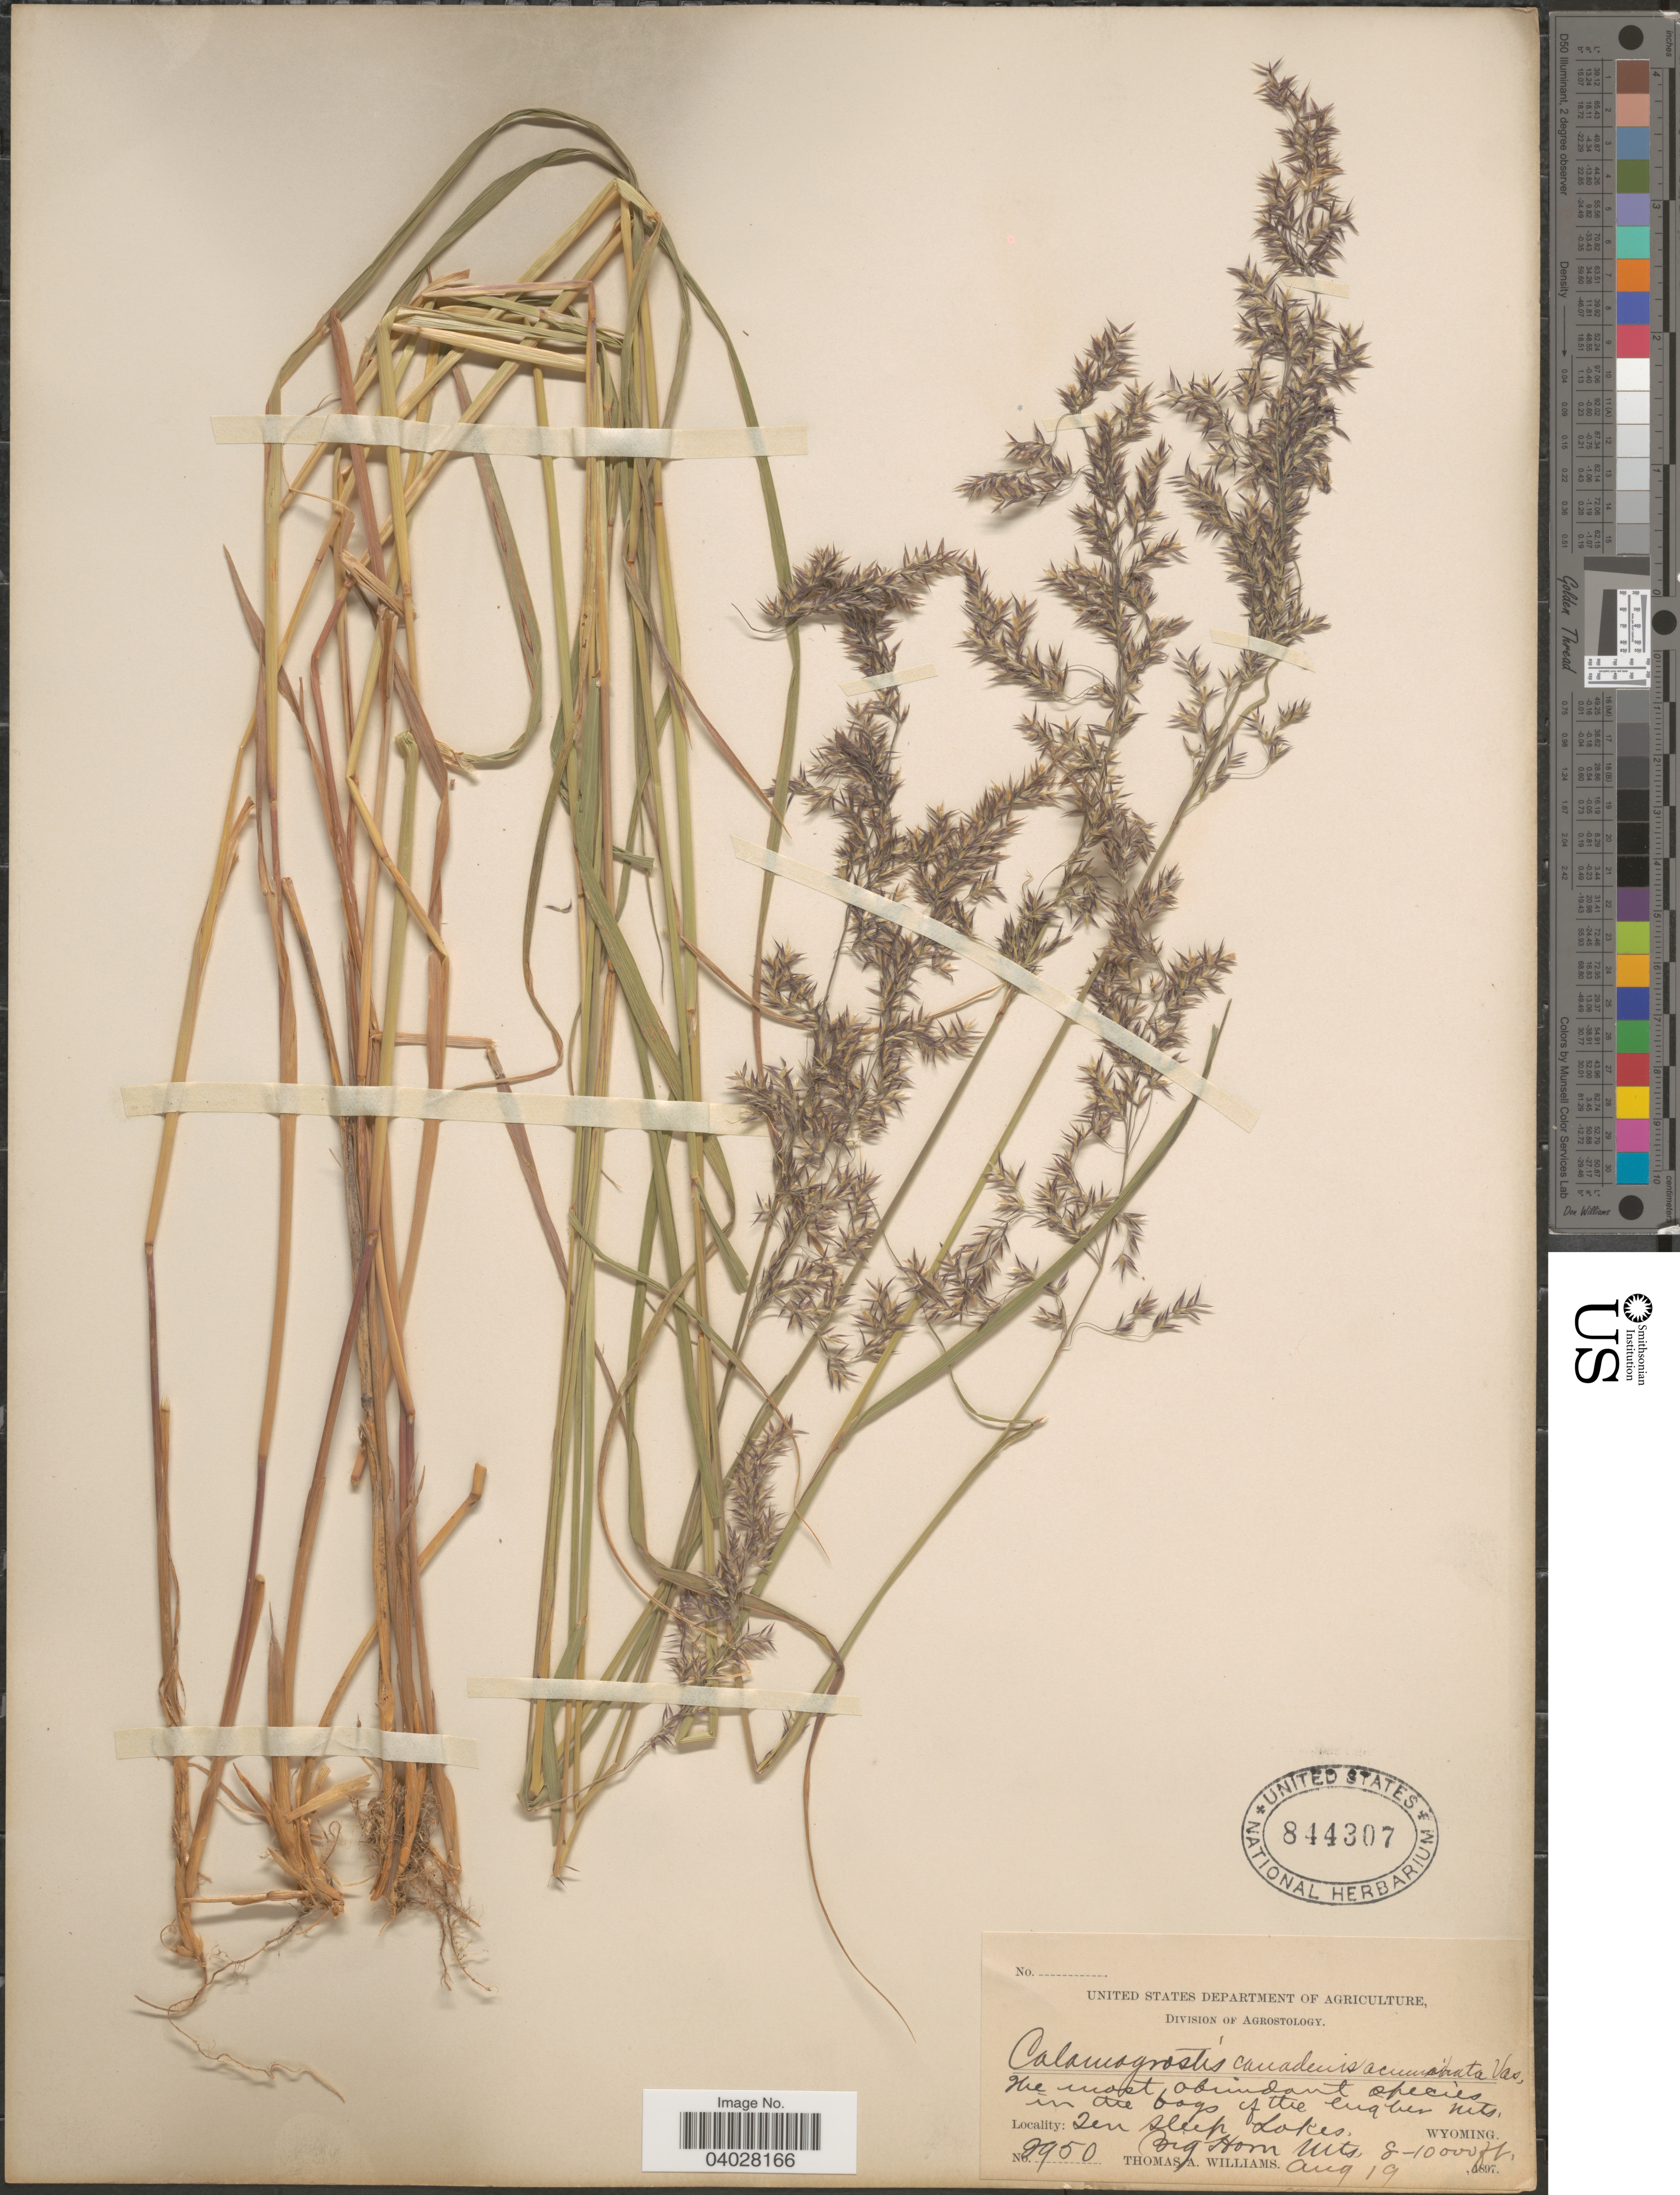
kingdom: Plantae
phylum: Tracheophyta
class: Liliopsida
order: Poales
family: Poaceae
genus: Calamagrostis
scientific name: Calamagrostis canadensis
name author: (Michx.) P. Beauv.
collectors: T. A. Williams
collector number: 2950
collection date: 1897-08-19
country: United States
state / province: Wyoming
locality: Ten Sleep Lakes. Big Horn Mts.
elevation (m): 2438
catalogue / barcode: US 844307